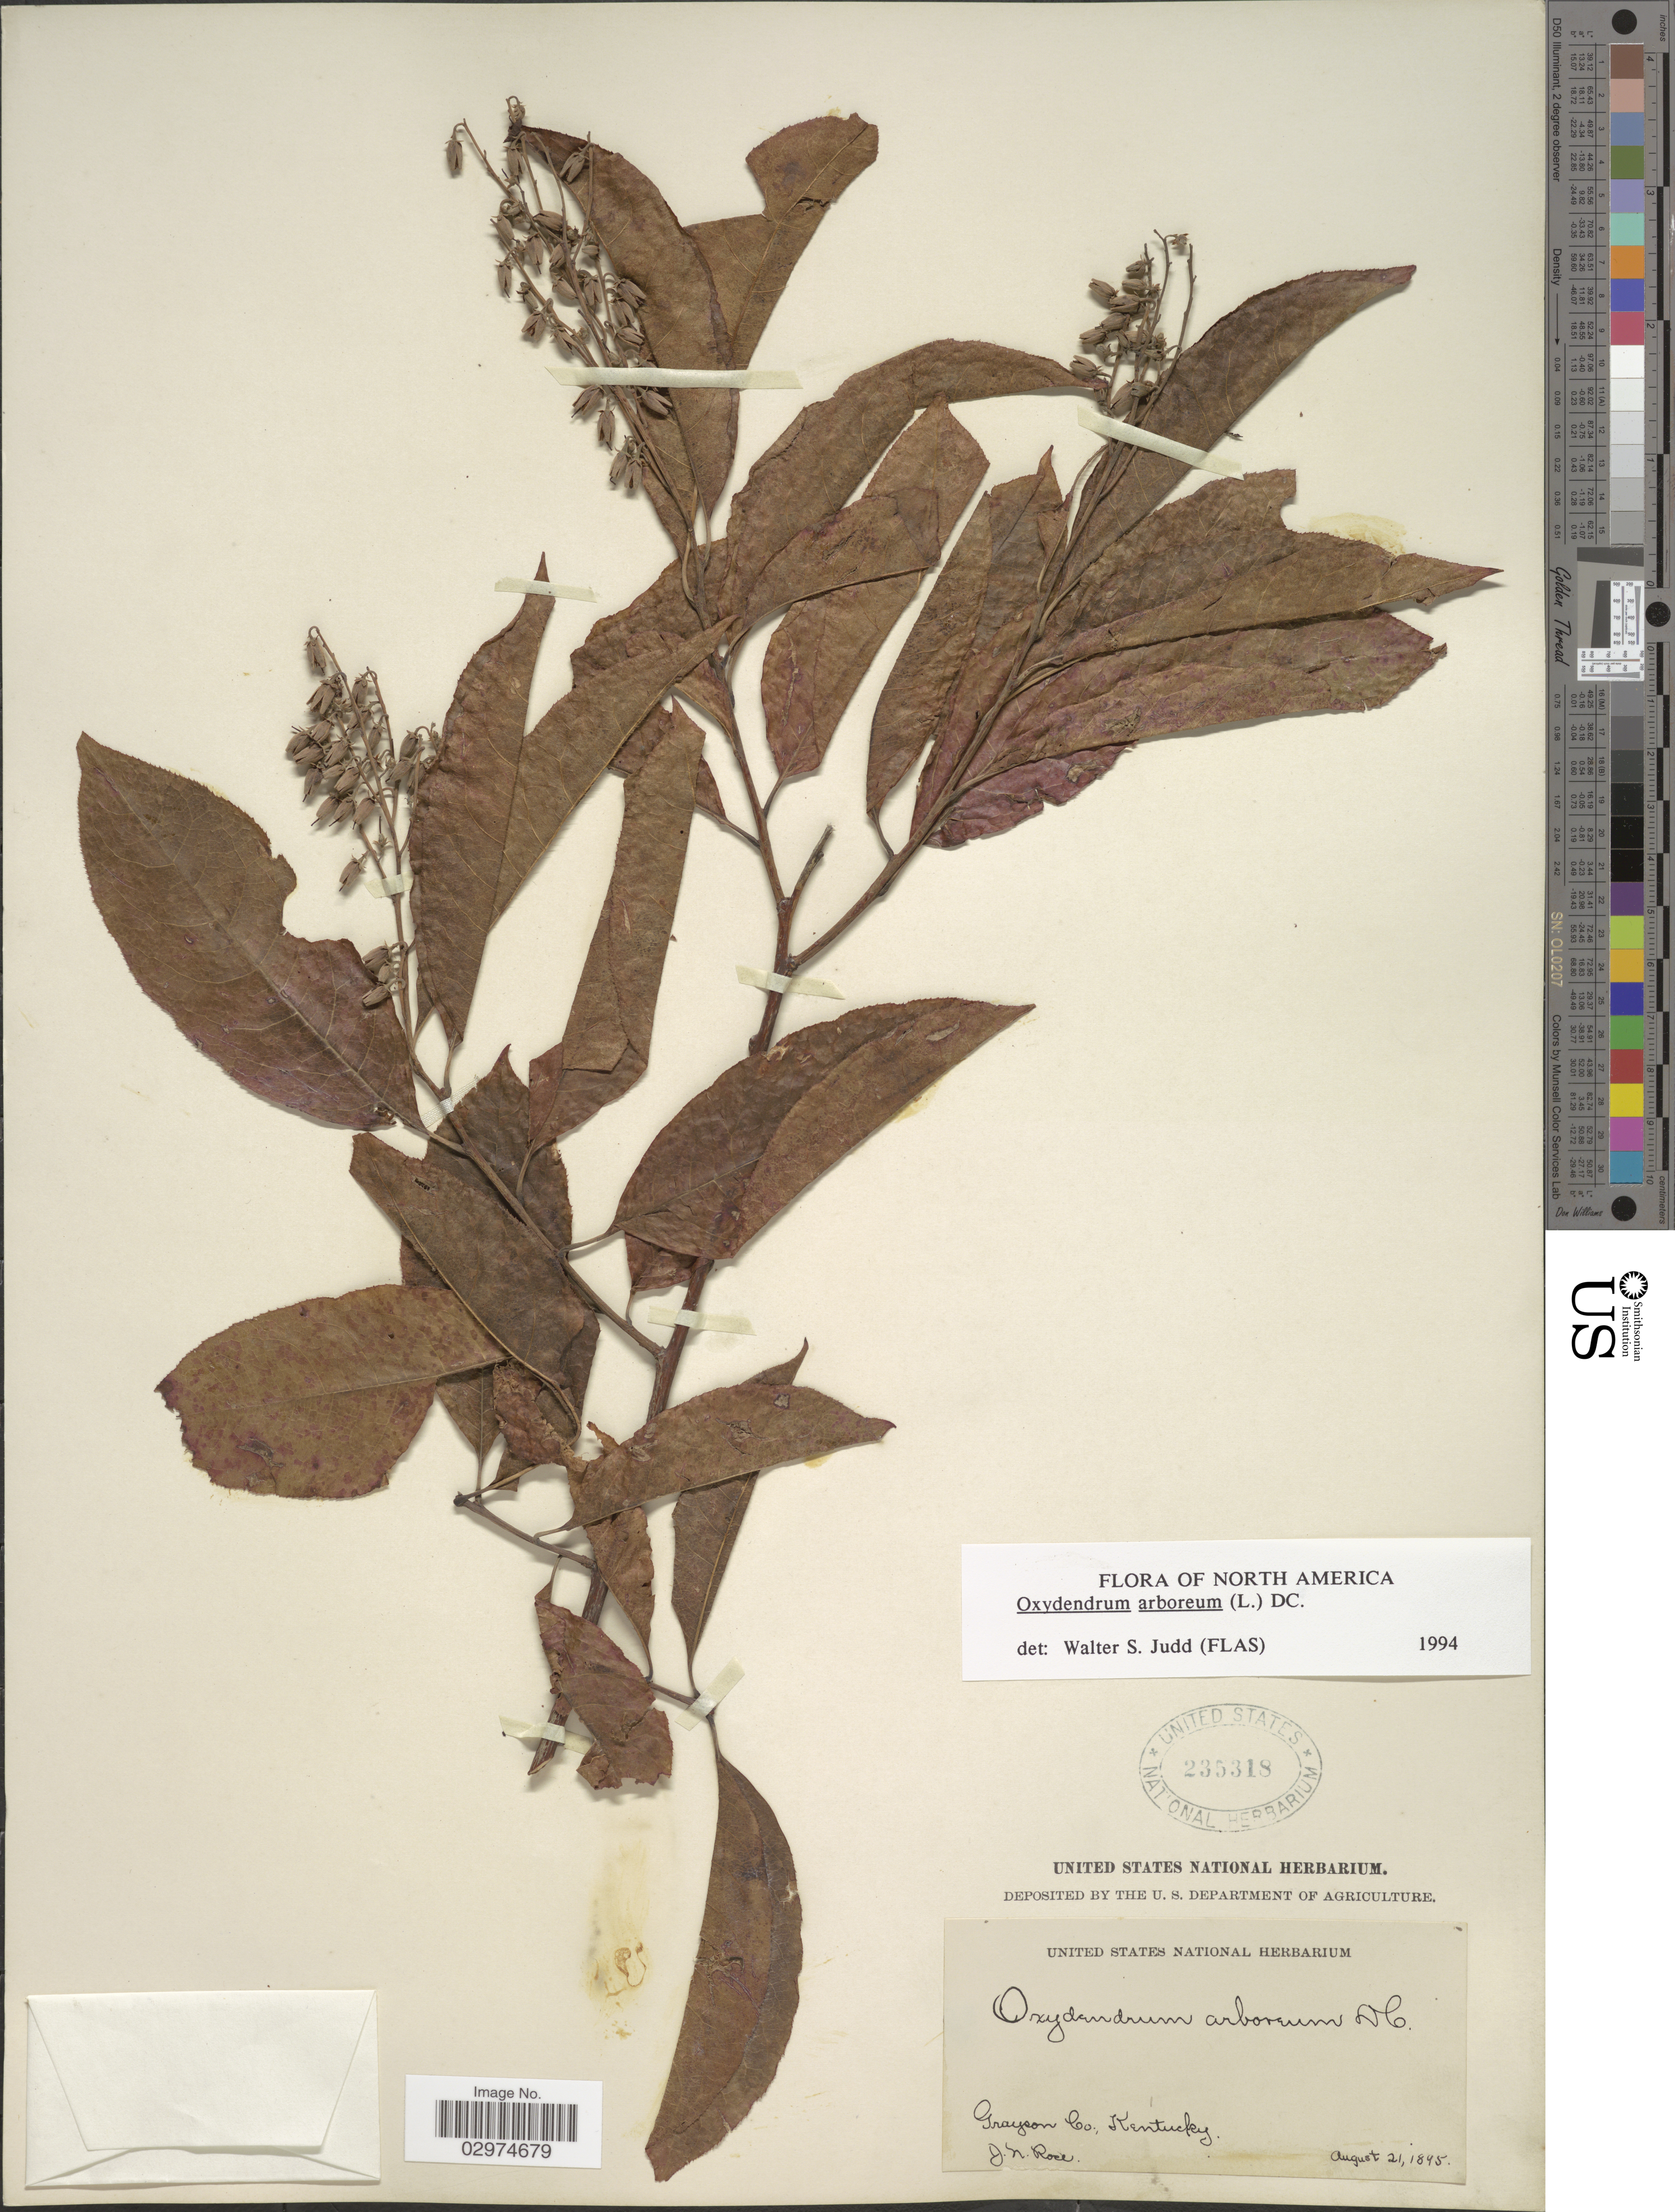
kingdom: Plantae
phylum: Tracheophyta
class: Magnoliopsida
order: Ericales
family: Ericaceae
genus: Oxydendrum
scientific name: Oxydendrum arboreum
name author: (L.) DC.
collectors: J. N. Rose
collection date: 1895-08-21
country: United States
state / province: Kentucky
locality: Grayson Co.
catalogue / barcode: US 235318